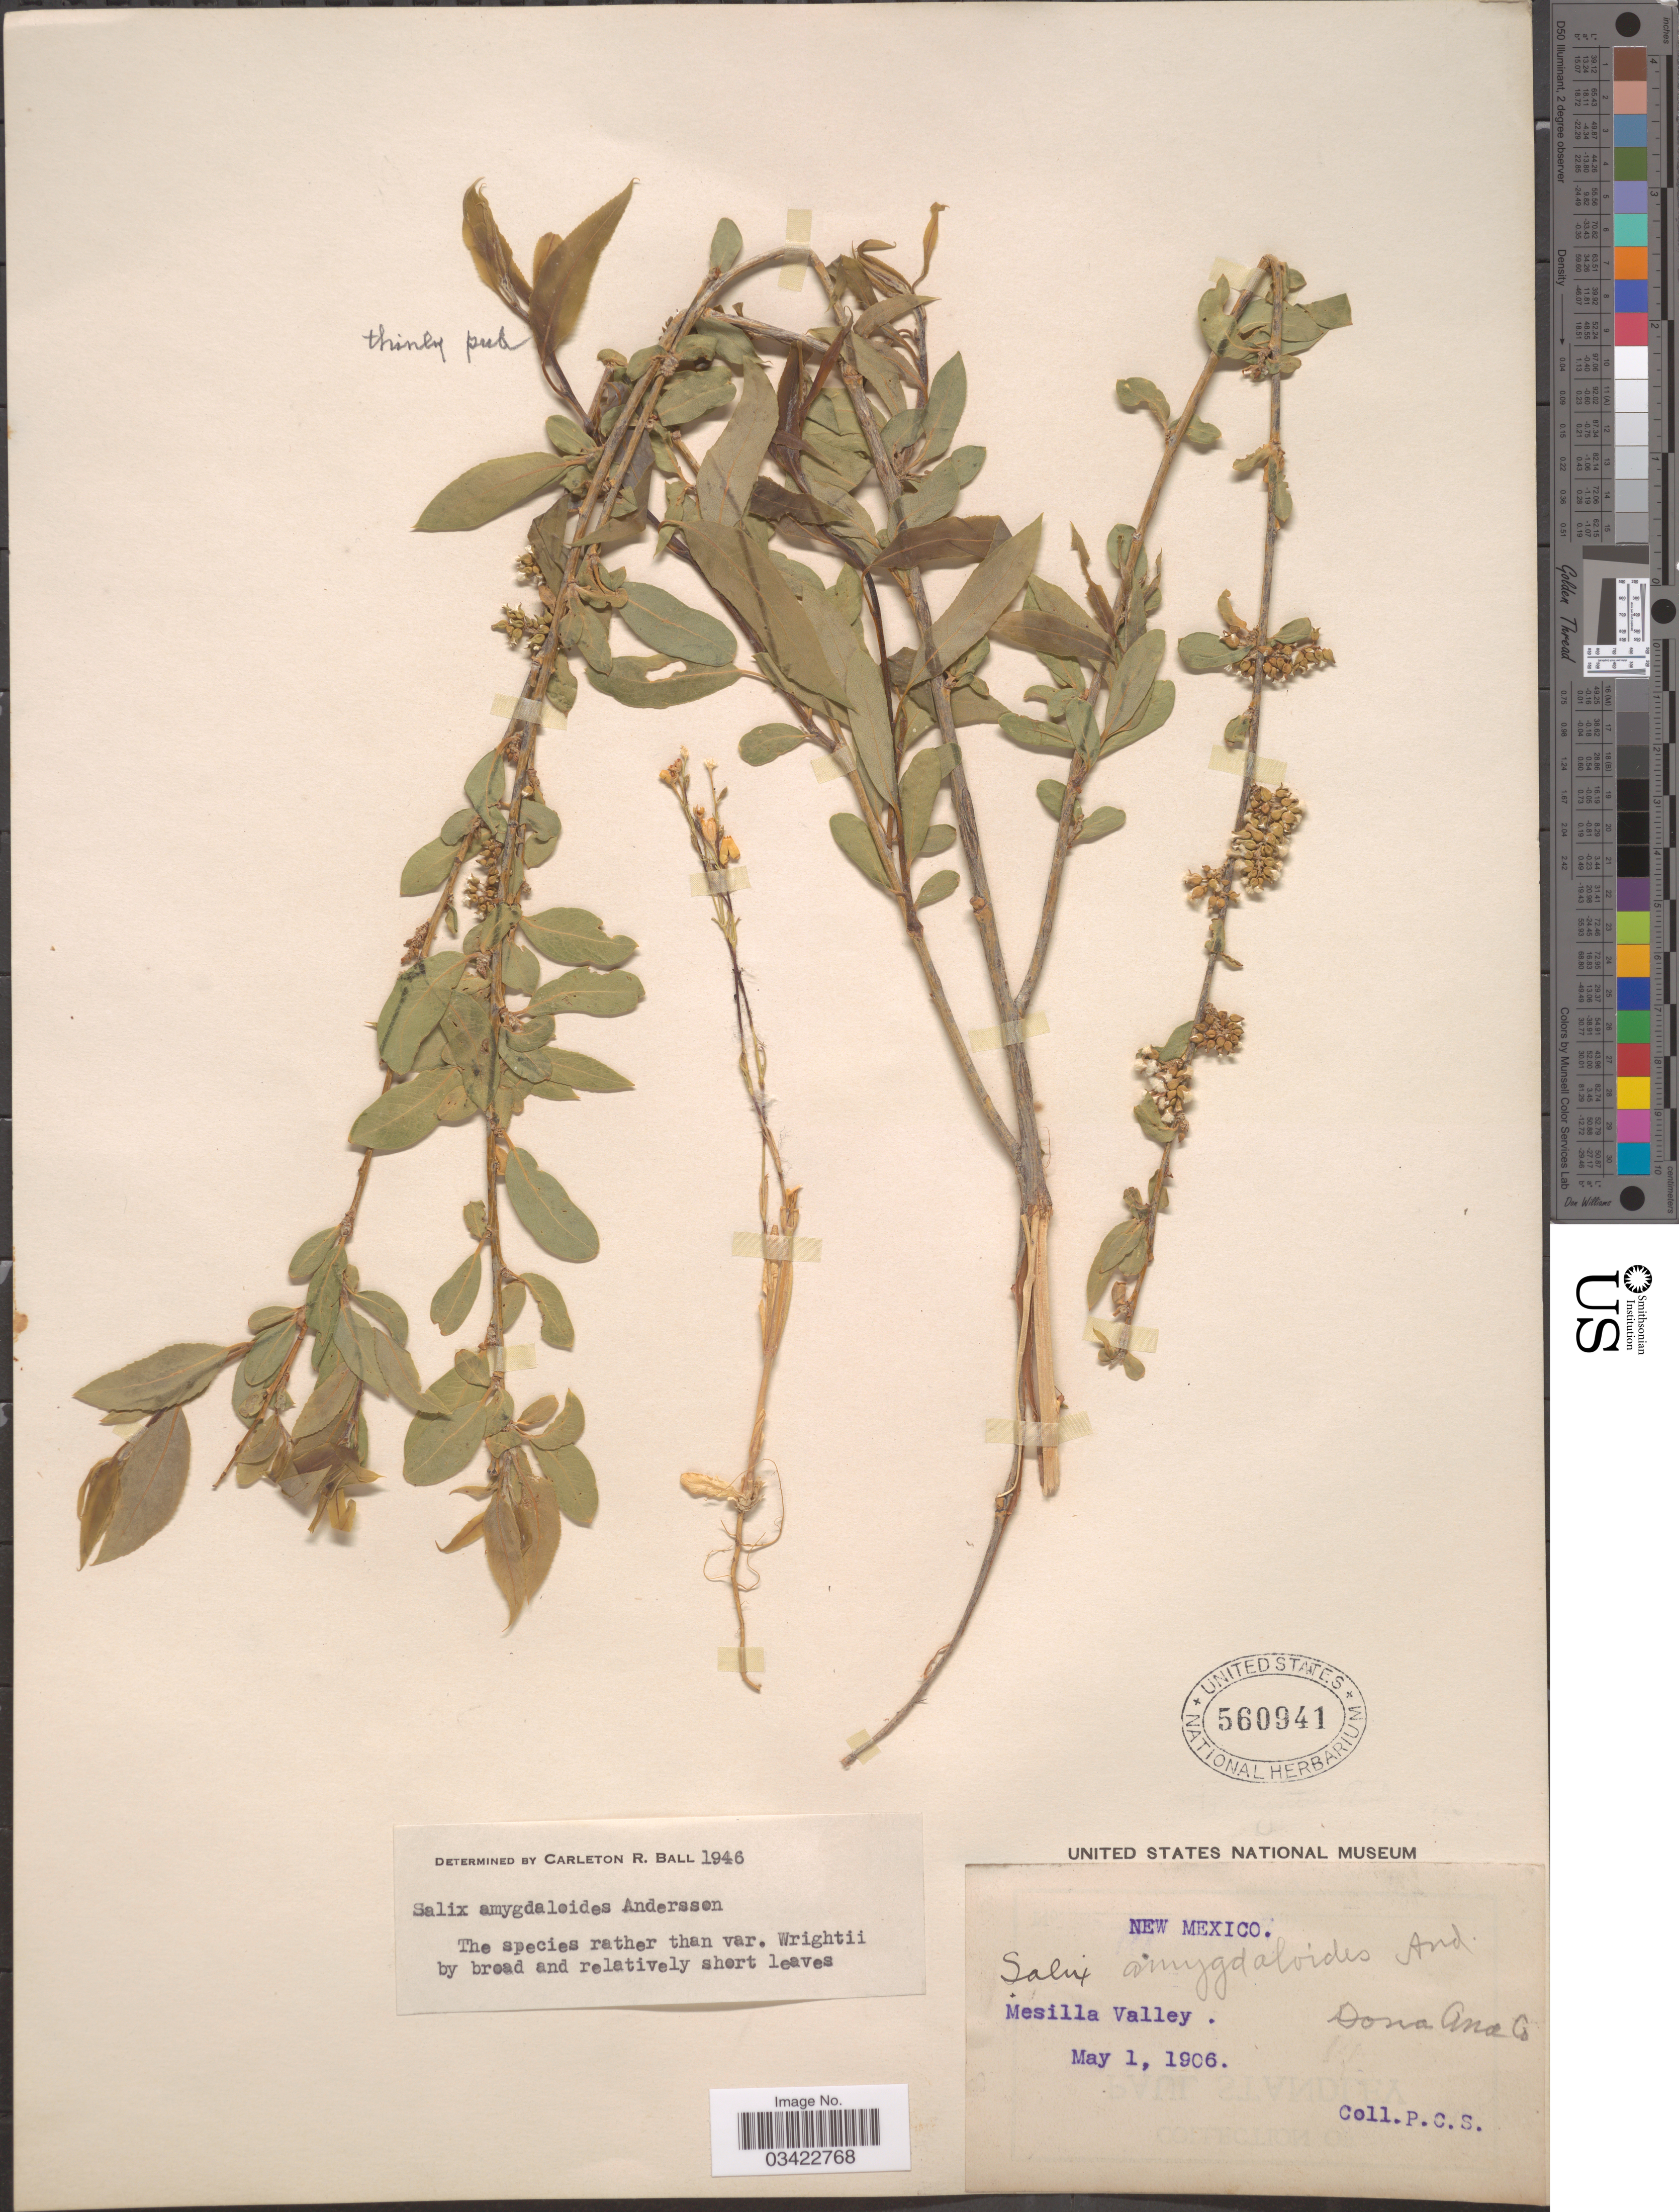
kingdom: Plantae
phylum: Tracheophyta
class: Magnoliopsida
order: Malpighiales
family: Salicaceae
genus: Salix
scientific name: Salix amygdaloides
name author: Andersson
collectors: P. C. S.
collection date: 1906-05-01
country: United States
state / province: New Mexico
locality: Mesilla Valley Dona Ana Co.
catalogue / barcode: US 560941